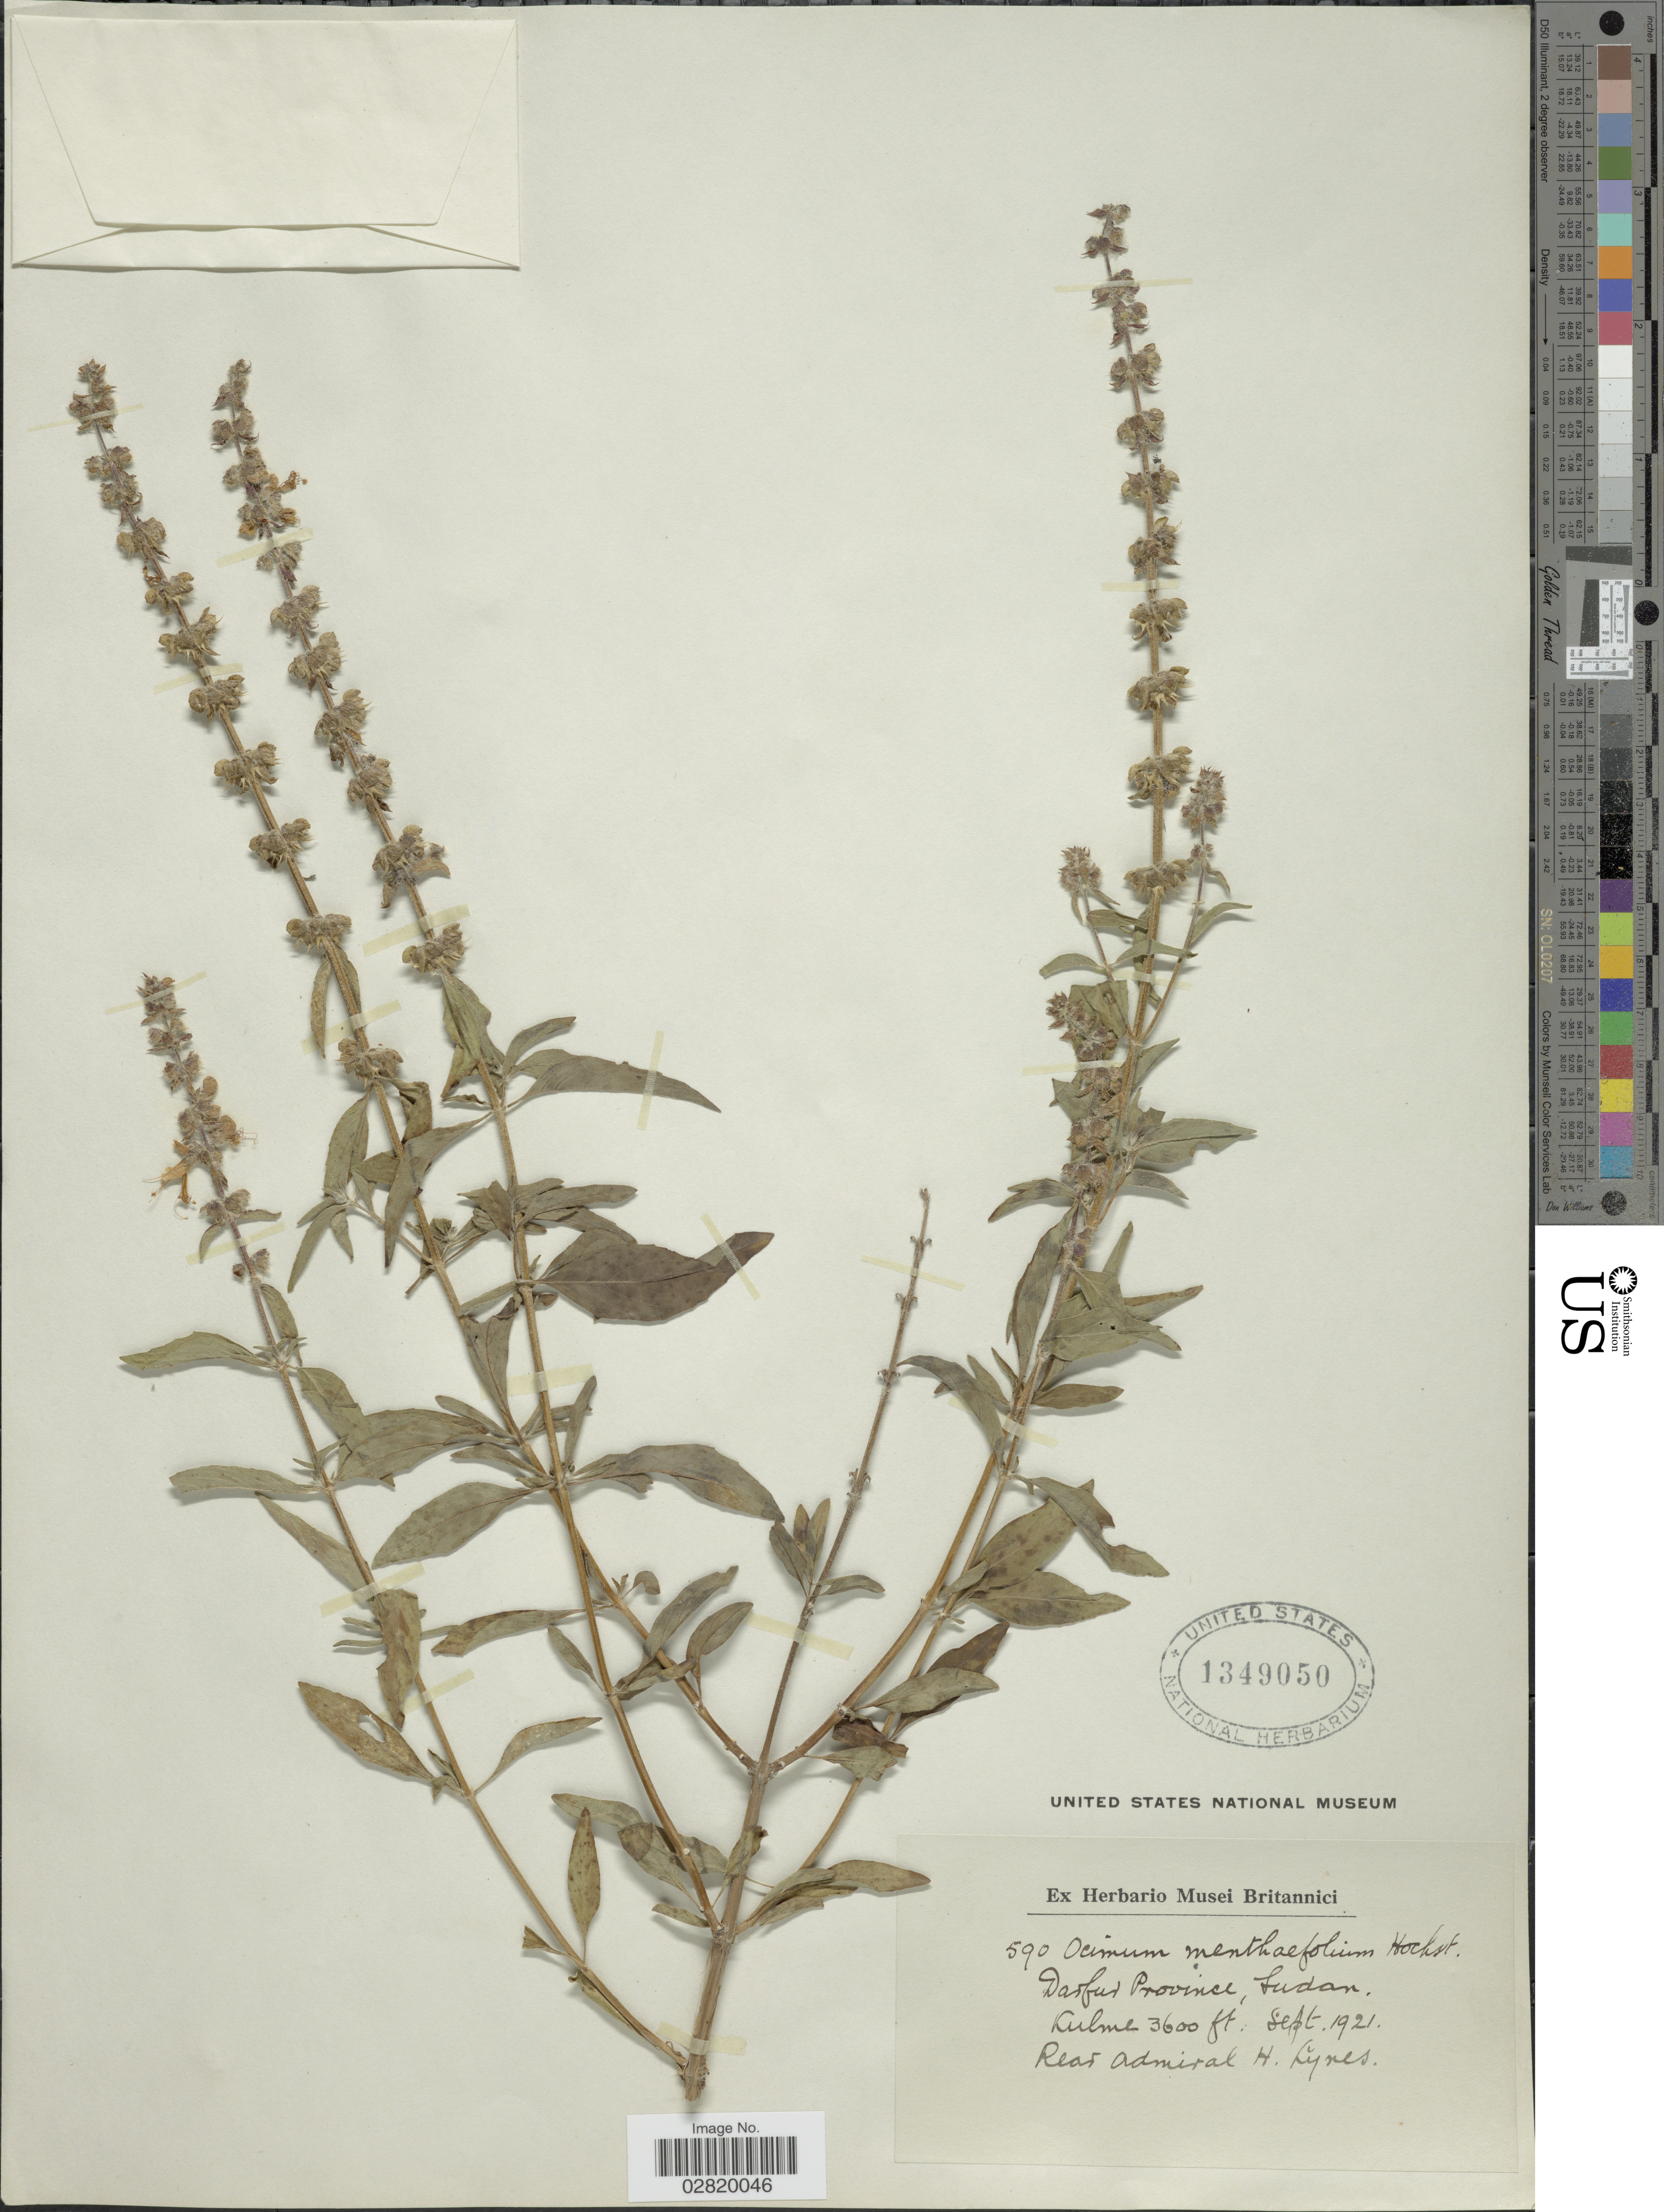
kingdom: Plantae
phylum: Tracheophyta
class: Magnoliopsida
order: Lamiales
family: Lamiaceae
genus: Ocimum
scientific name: Ocimum menthaefolium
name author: Hochst.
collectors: H. Lynes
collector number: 590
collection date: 1921-09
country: Sudan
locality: Darfur Province, Kulme.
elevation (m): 1097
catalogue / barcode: US 1349050